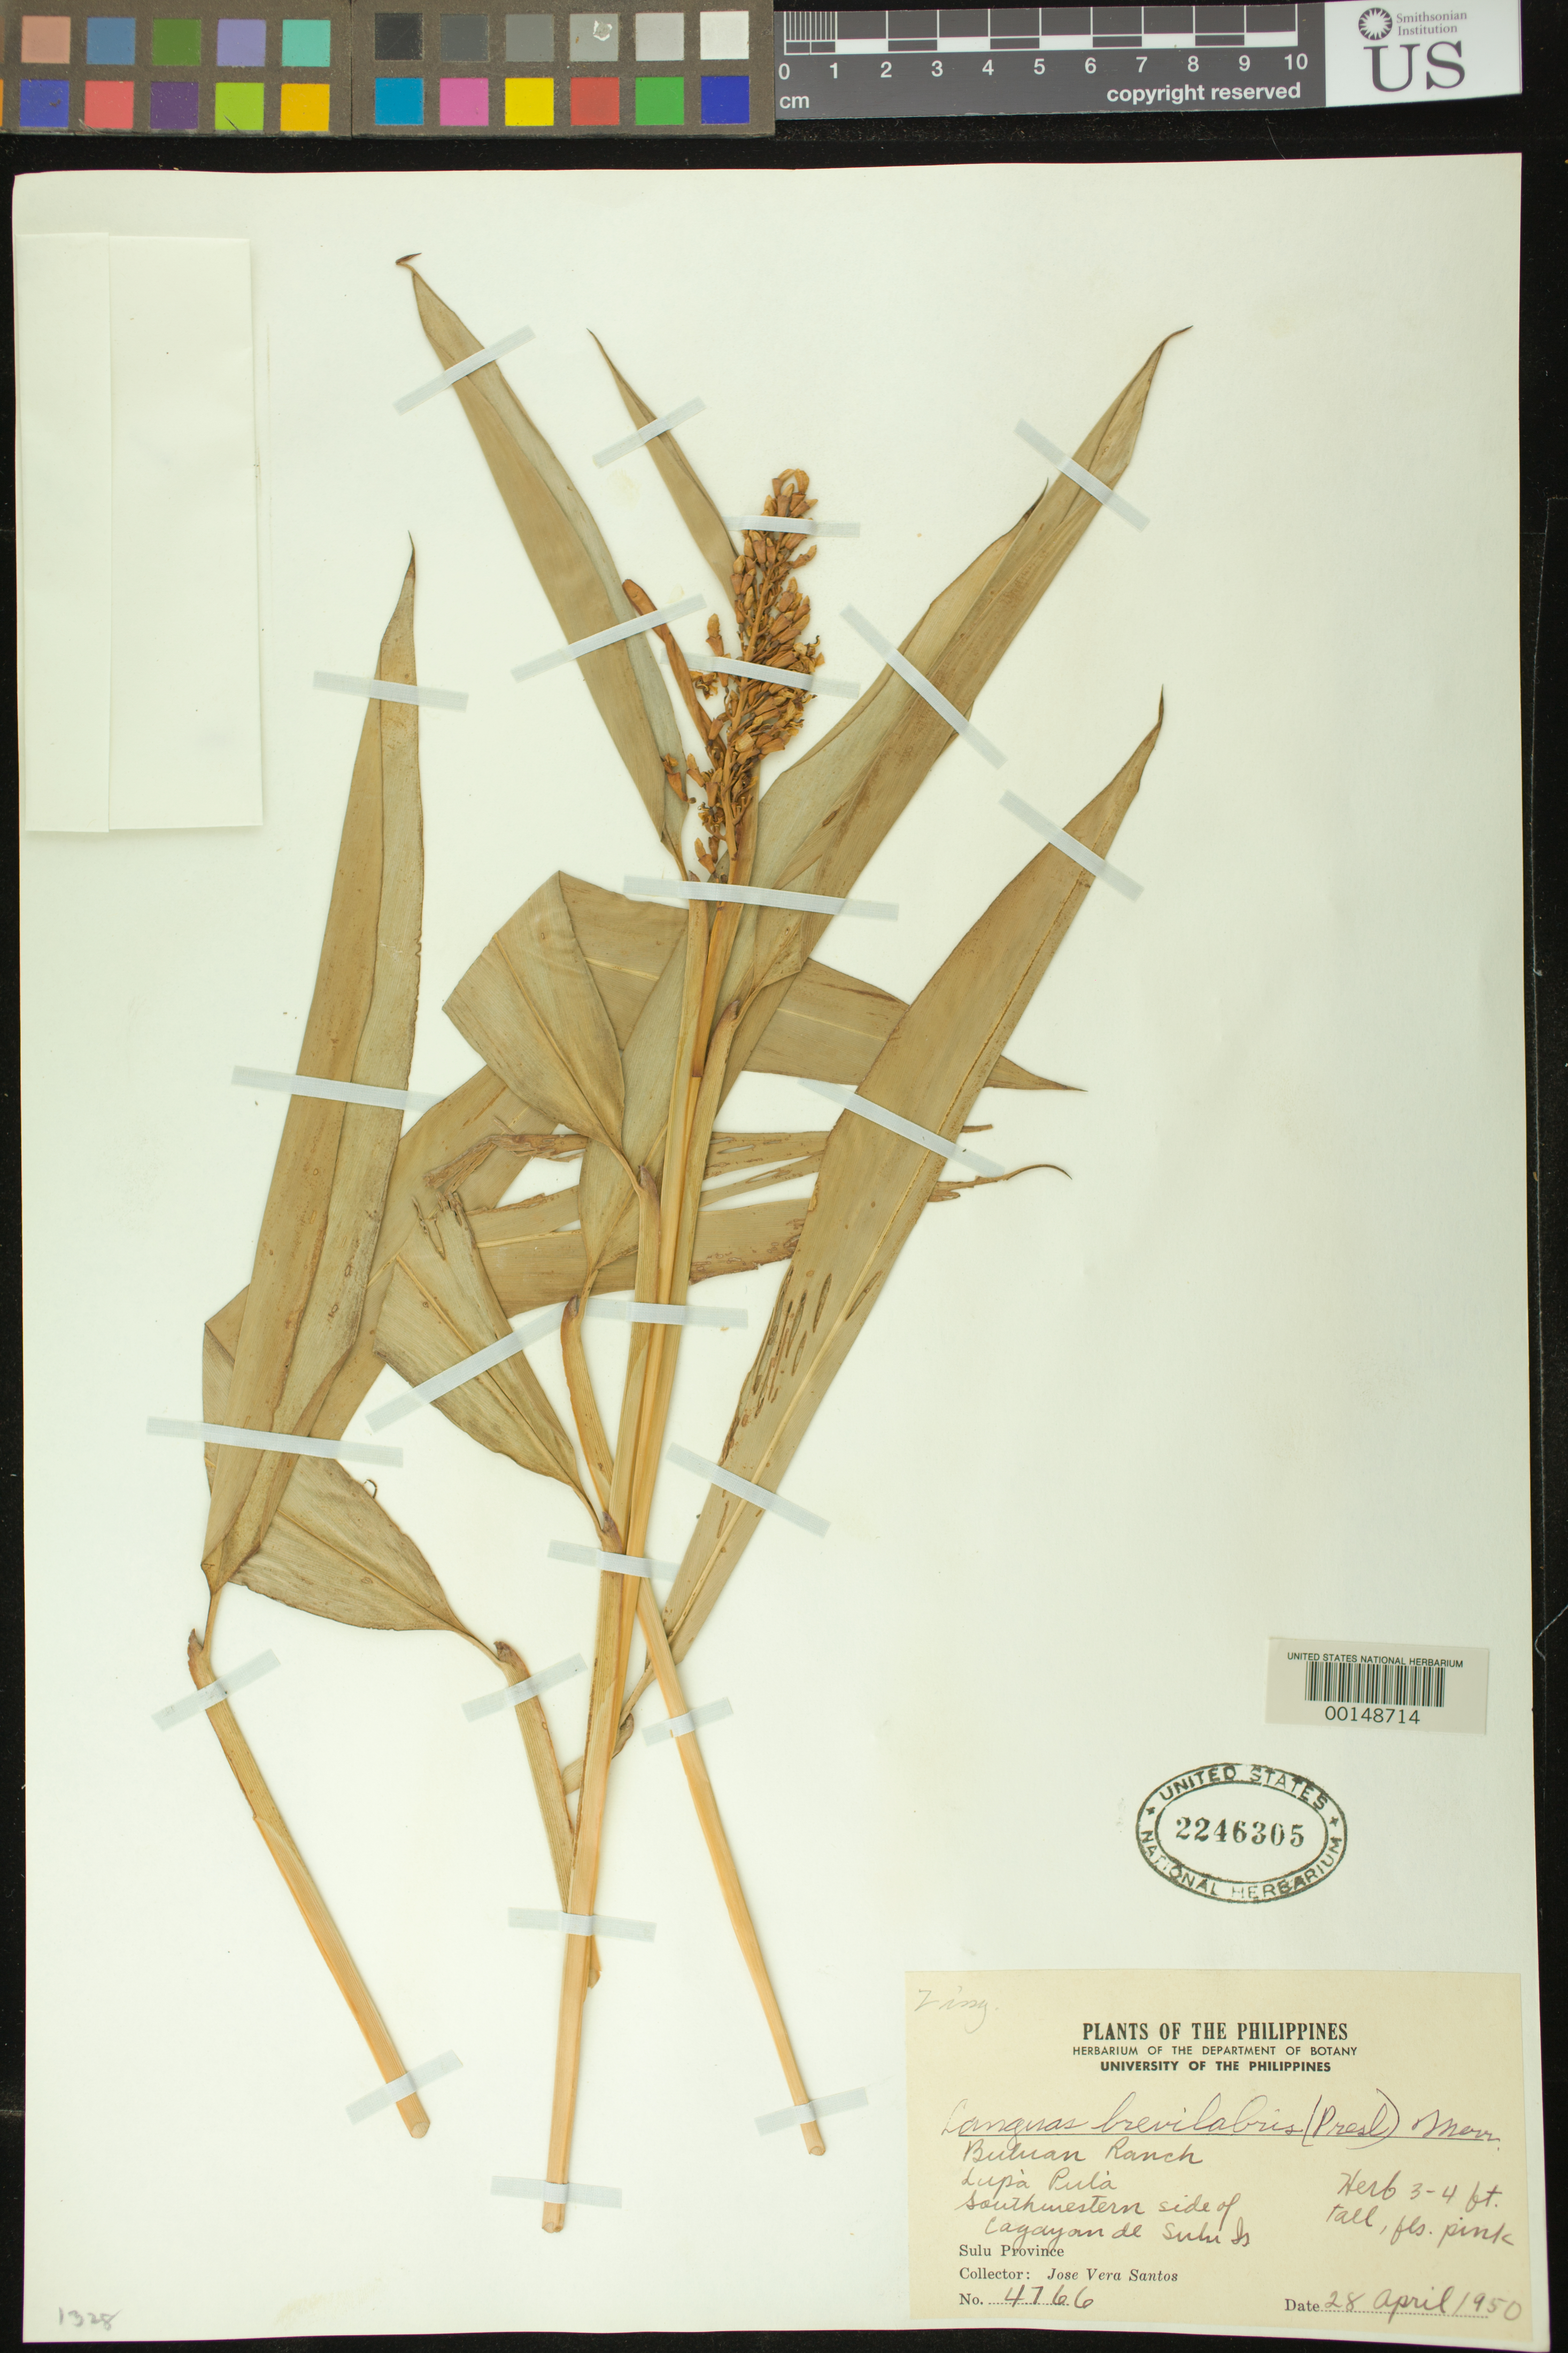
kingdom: Plantae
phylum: Tracheophyta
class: Liliopsida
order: Zingiberales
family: Zingiberaceae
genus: Alpinia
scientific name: Alpinia brevilabris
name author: C. Presl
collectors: J. V. Santos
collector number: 4766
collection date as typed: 28 Apr 1950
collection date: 1950-04-28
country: Philippines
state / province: Muslim Mindanao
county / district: Tawi Tawi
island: Cagayan Sulu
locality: Buluan ranch, lupa pula, sw side of cagayan de sulu i., sulu prov. [Sulu Archipelago]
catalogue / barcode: US 2246305